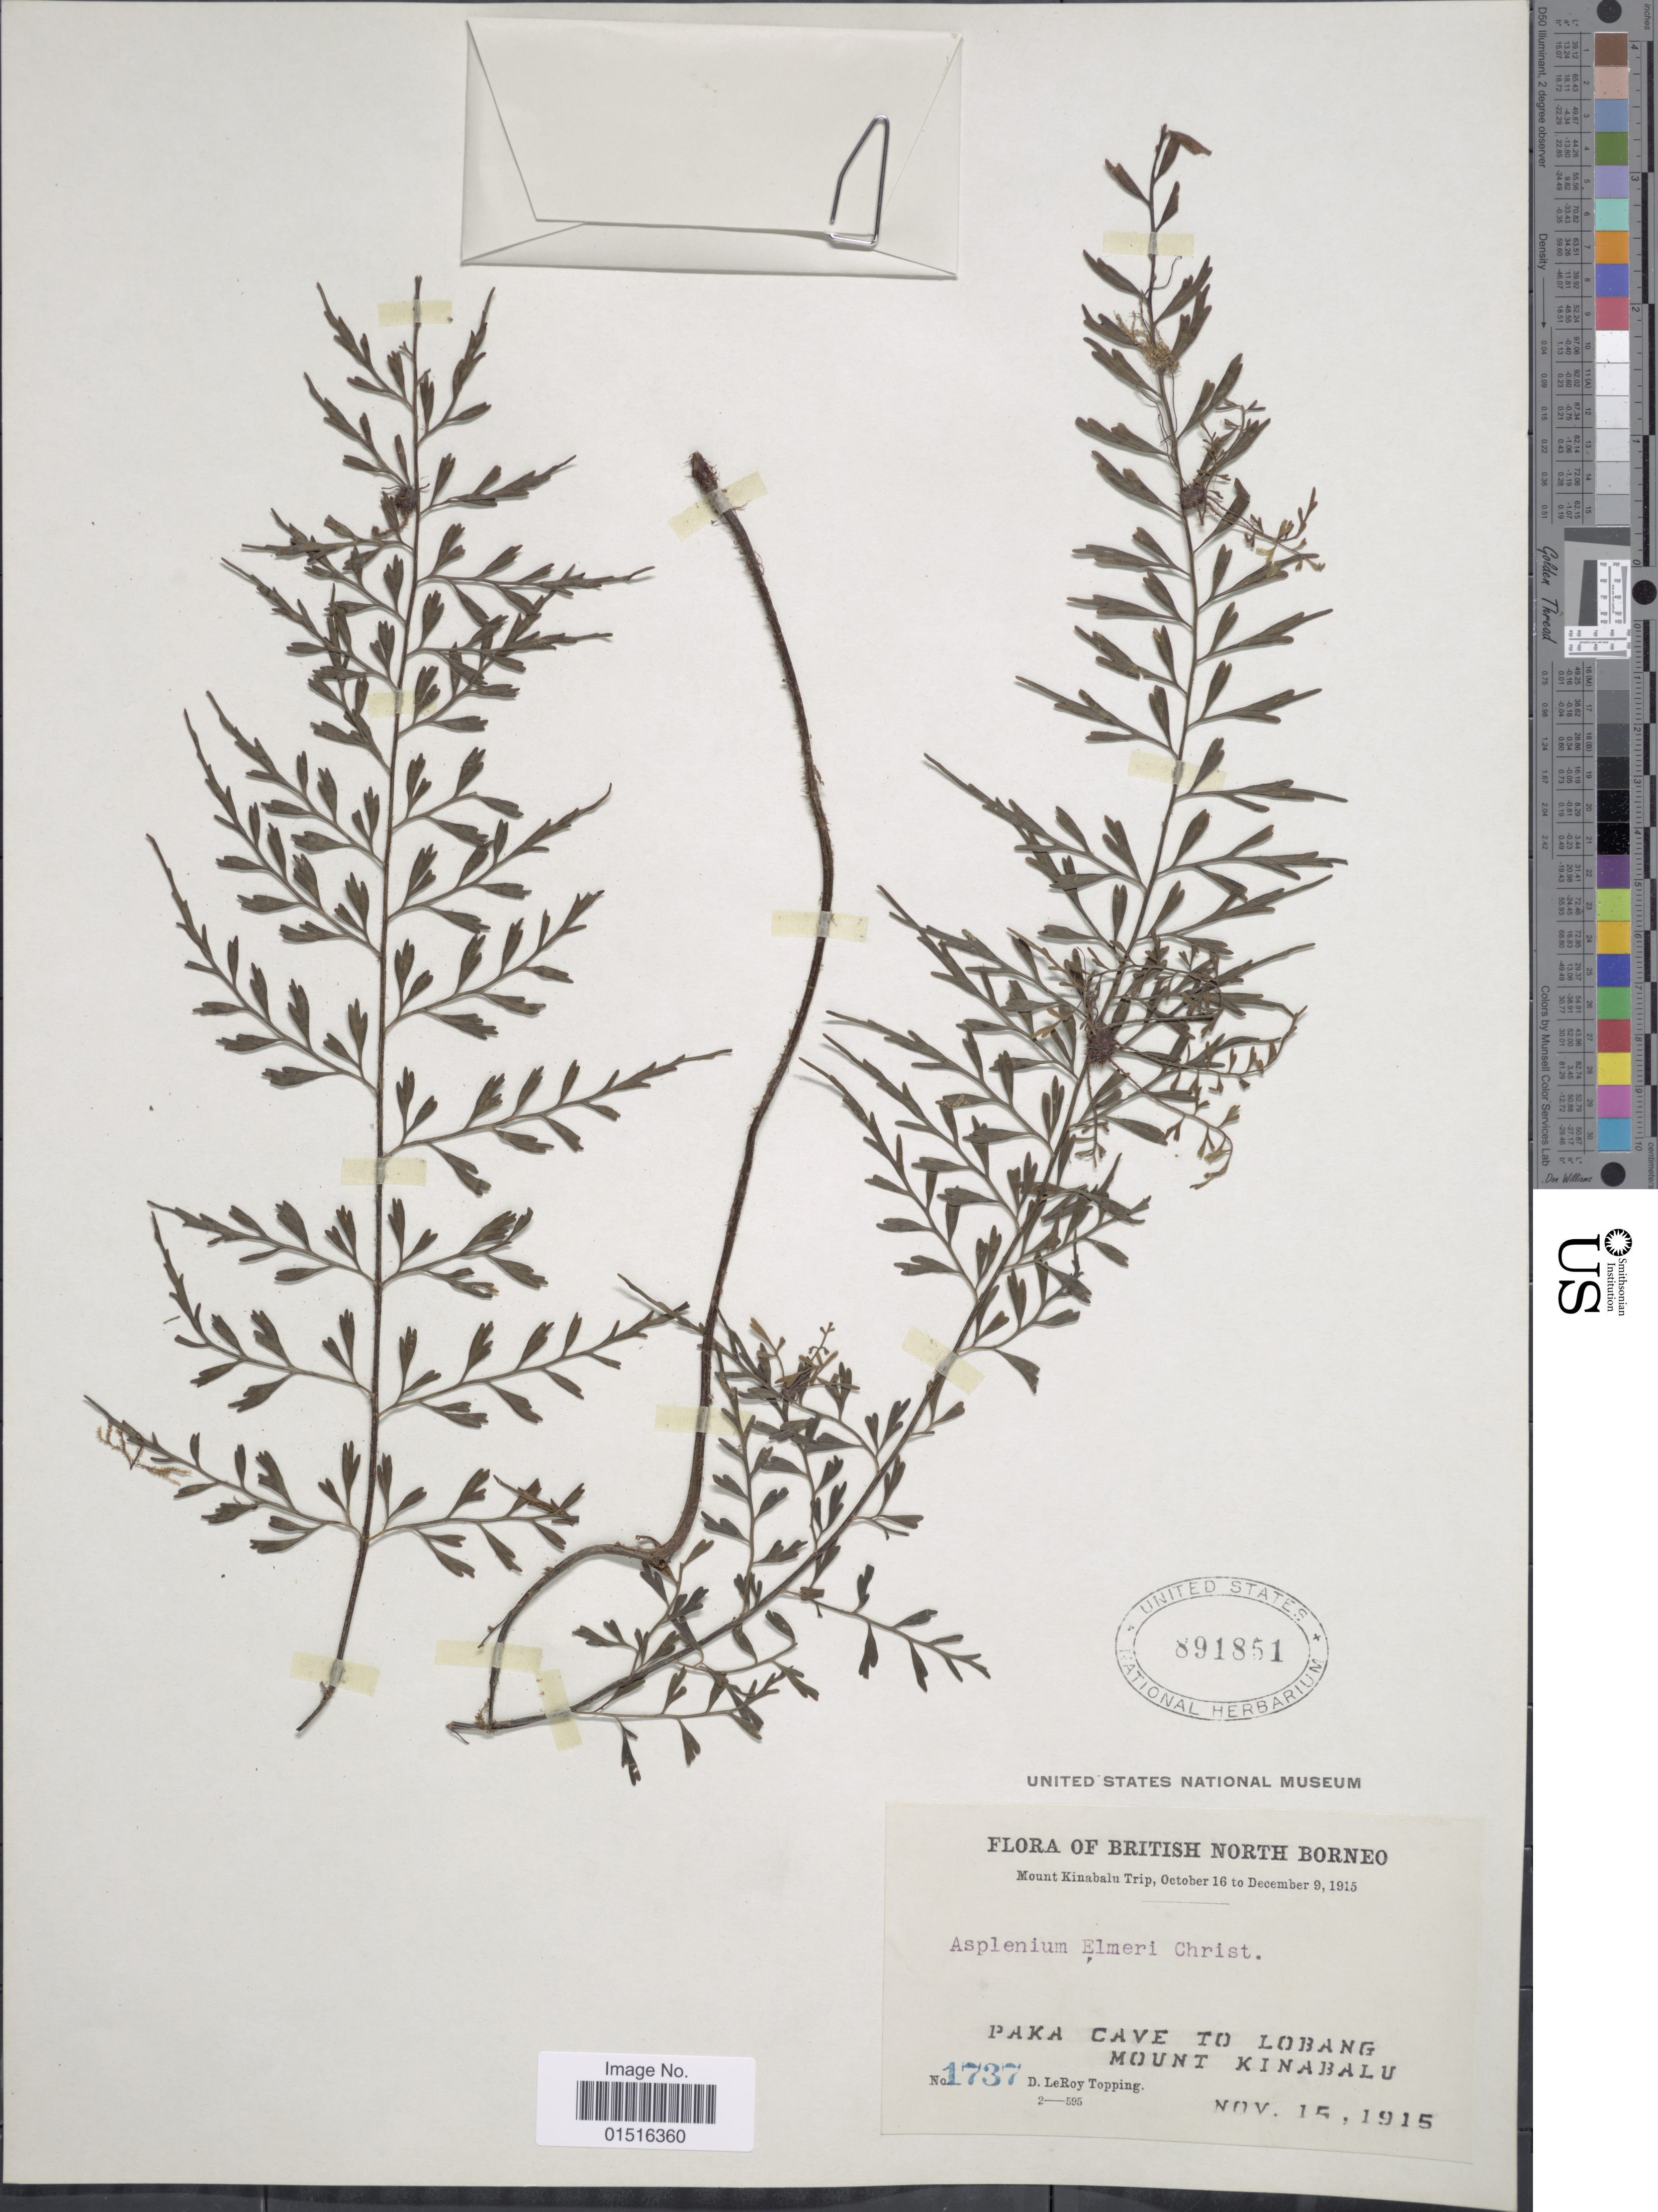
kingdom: Plantae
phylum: Tracheophyta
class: Polypodiopsida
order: Polypodiales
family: Aspleniaceae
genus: Asplenium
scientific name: Asplenium elmeri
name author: Christ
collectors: D. L. Topping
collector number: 1737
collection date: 1915-11-15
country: Malaysia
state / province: Sabah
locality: British North Borneo, Paka Cave to Lobang, Mount Kinabalu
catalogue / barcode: US 891851